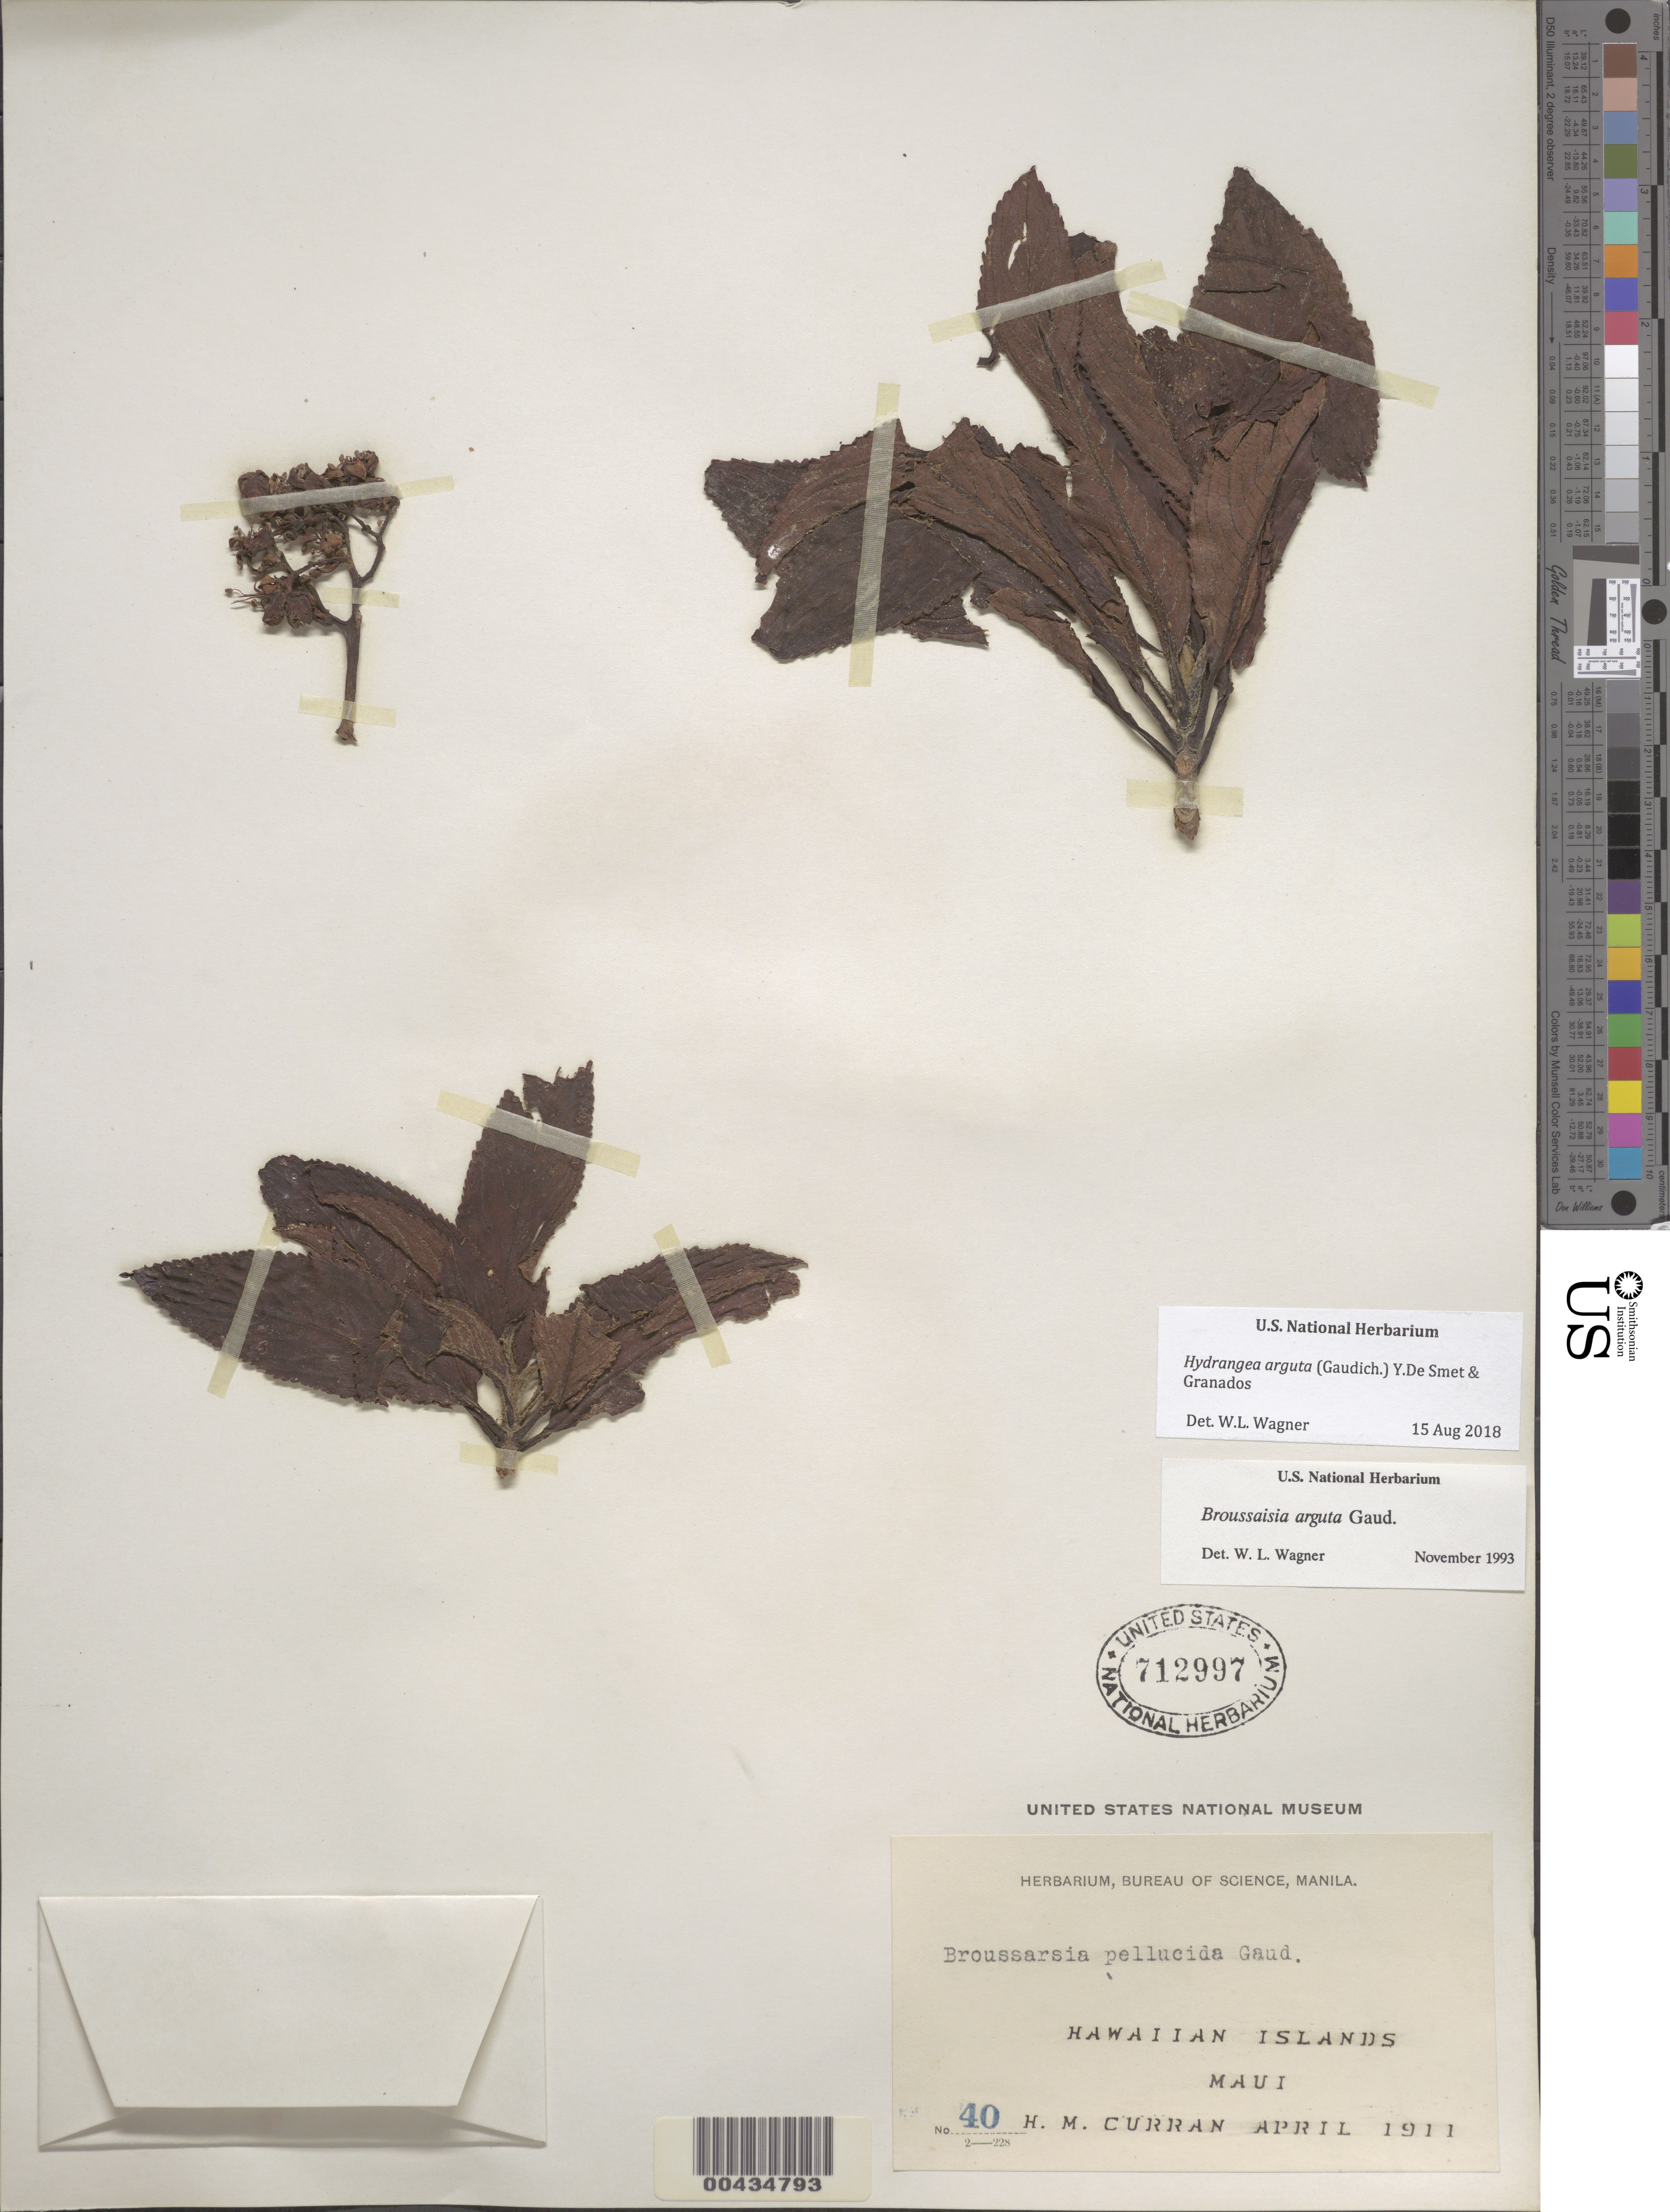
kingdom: Plantae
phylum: Tracheophyta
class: Magnoliopsida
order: Cornales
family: Hydrangeaceae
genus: Hydrangea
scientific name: Hydrangea arguta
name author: (Gaudich.) Y. De Smet & C. Granados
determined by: Wagner, W. L., (BOT), Smithsonian Institution - National Museum of Natural History (UNITED STATES)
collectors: H. M. Curran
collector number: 40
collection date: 1911-04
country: United States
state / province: Hawaii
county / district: Maui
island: Maui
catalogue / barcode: US 712997